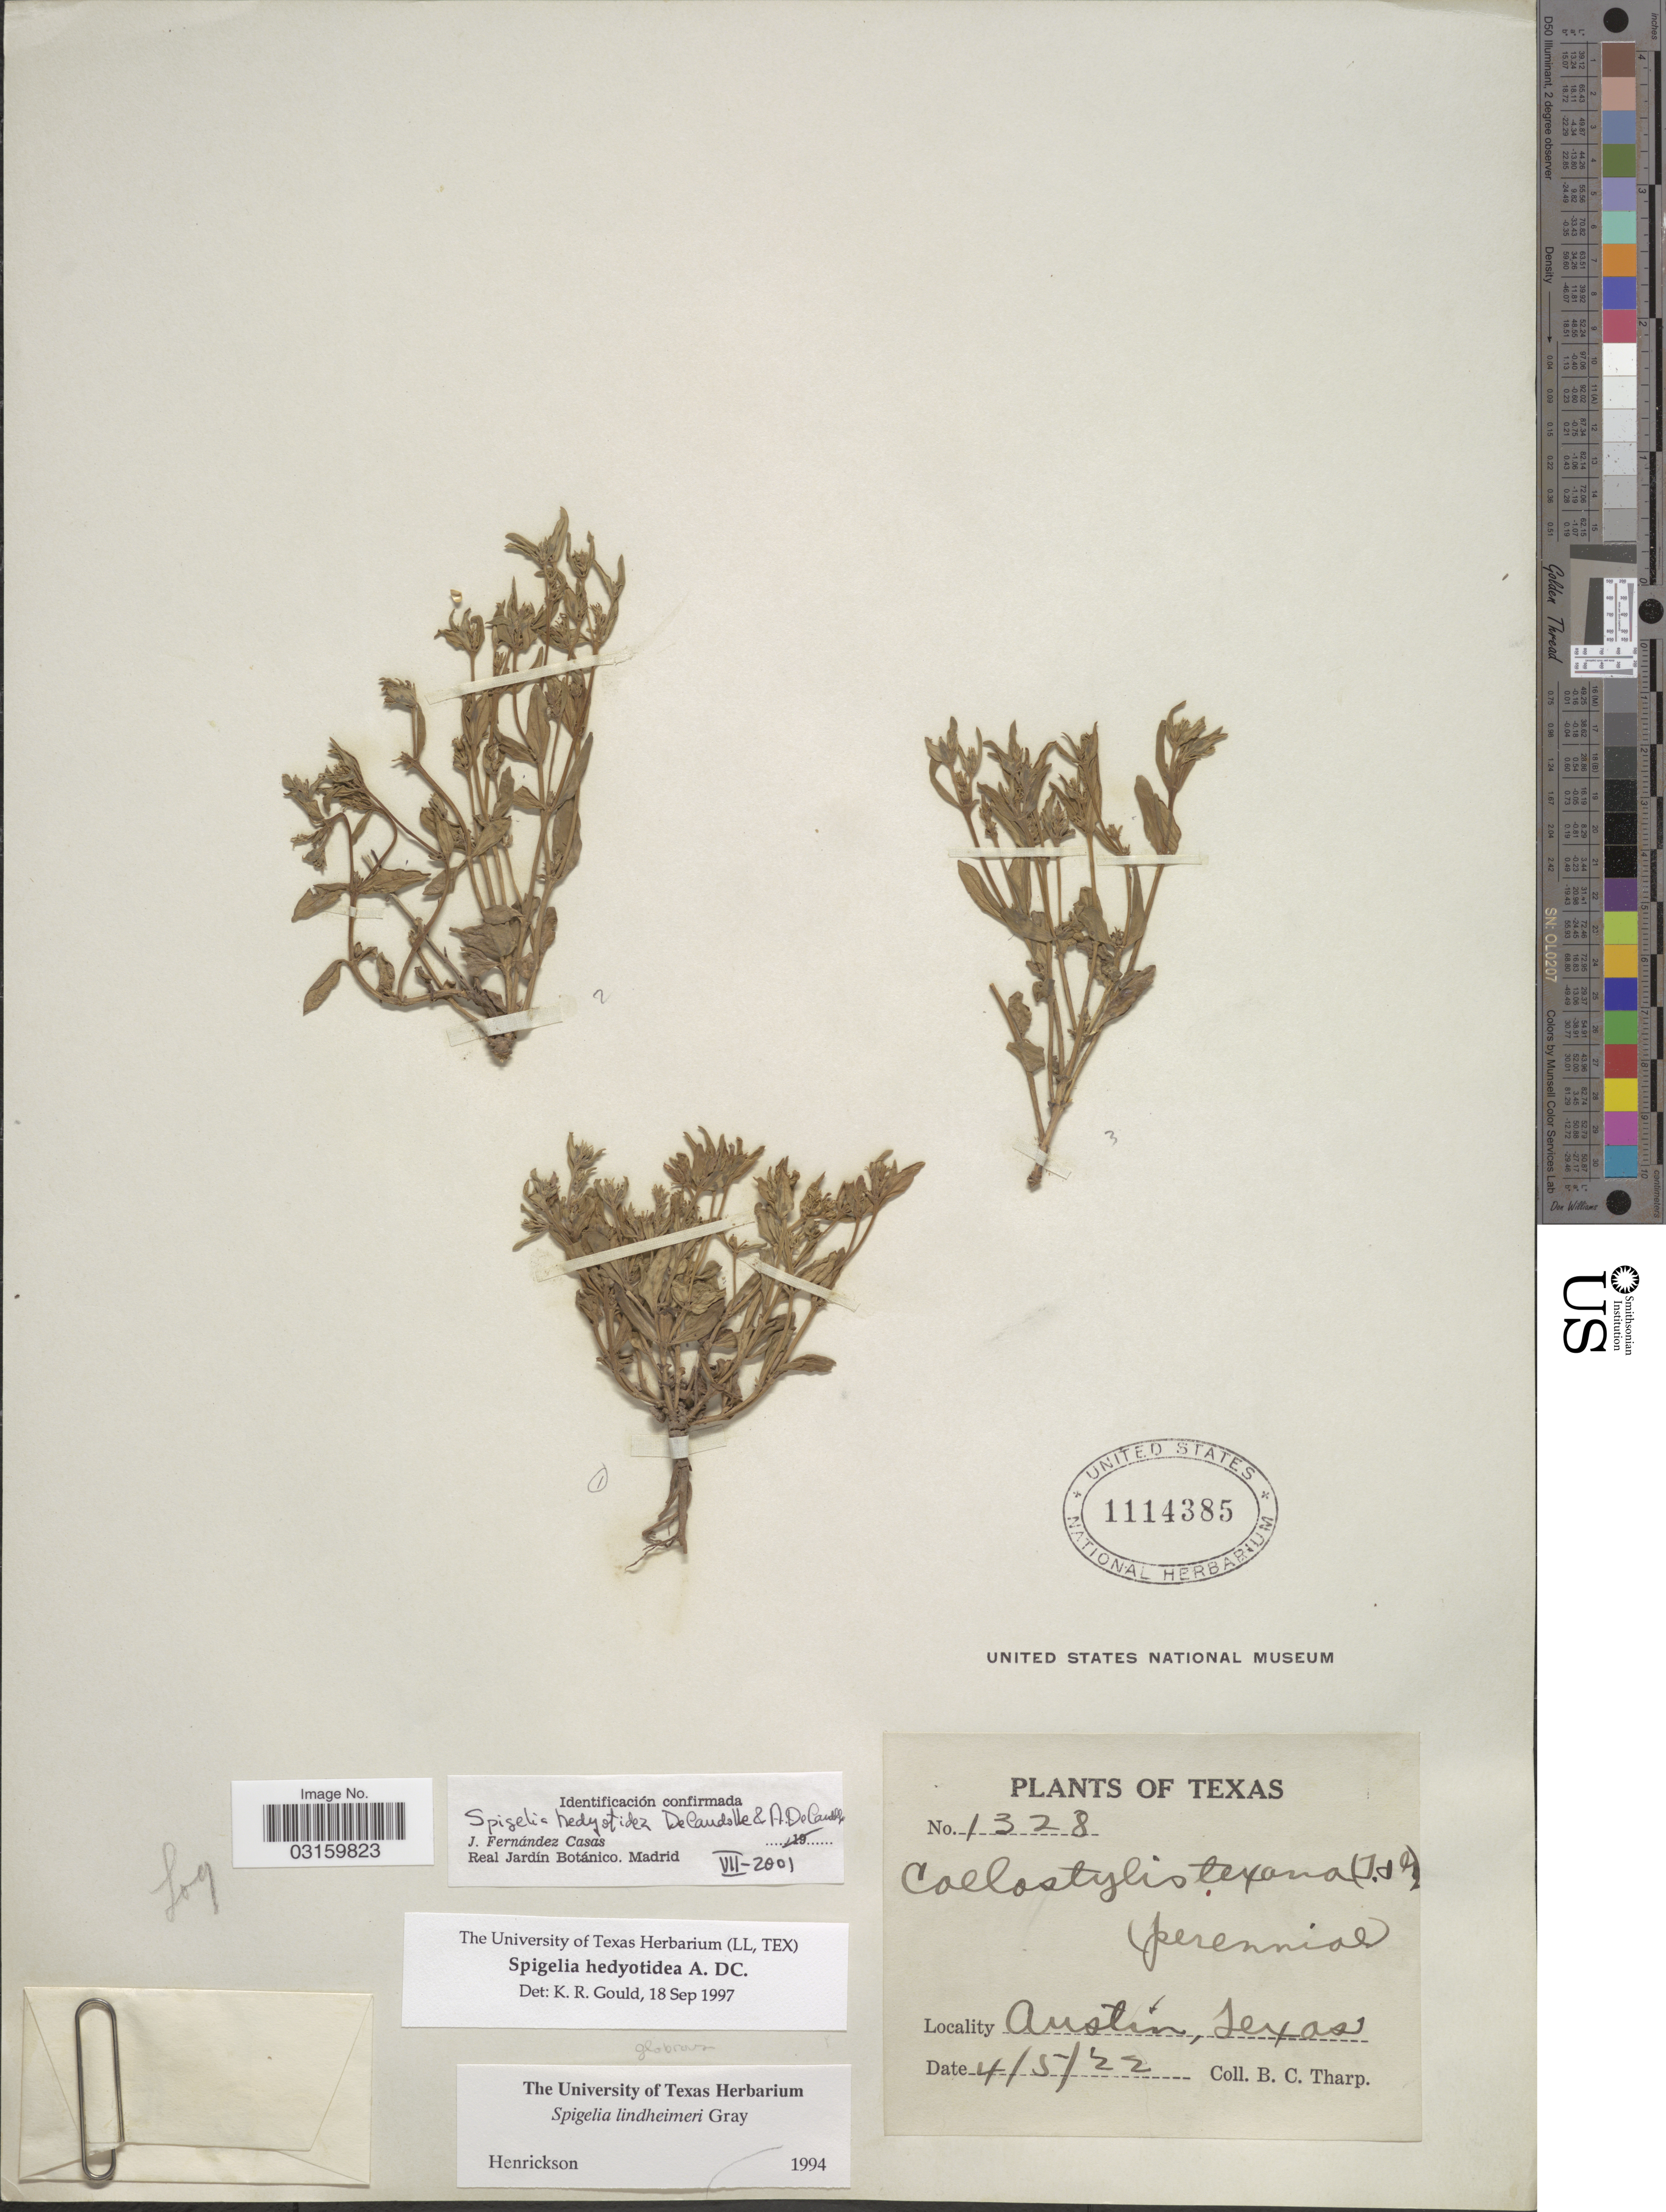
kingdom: Plantae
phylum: Tracheophyta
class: Magnoliopsida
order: Gentianales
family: Loganiaceae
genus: Spigelia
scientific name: Spigelia hedyotidea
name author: A. DC.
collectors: B. C. Tharp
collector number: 1328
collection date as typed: Transcribed d/m/y: 5/4/22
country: United States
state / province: Texas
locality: Austin.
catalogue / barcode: US 1114385